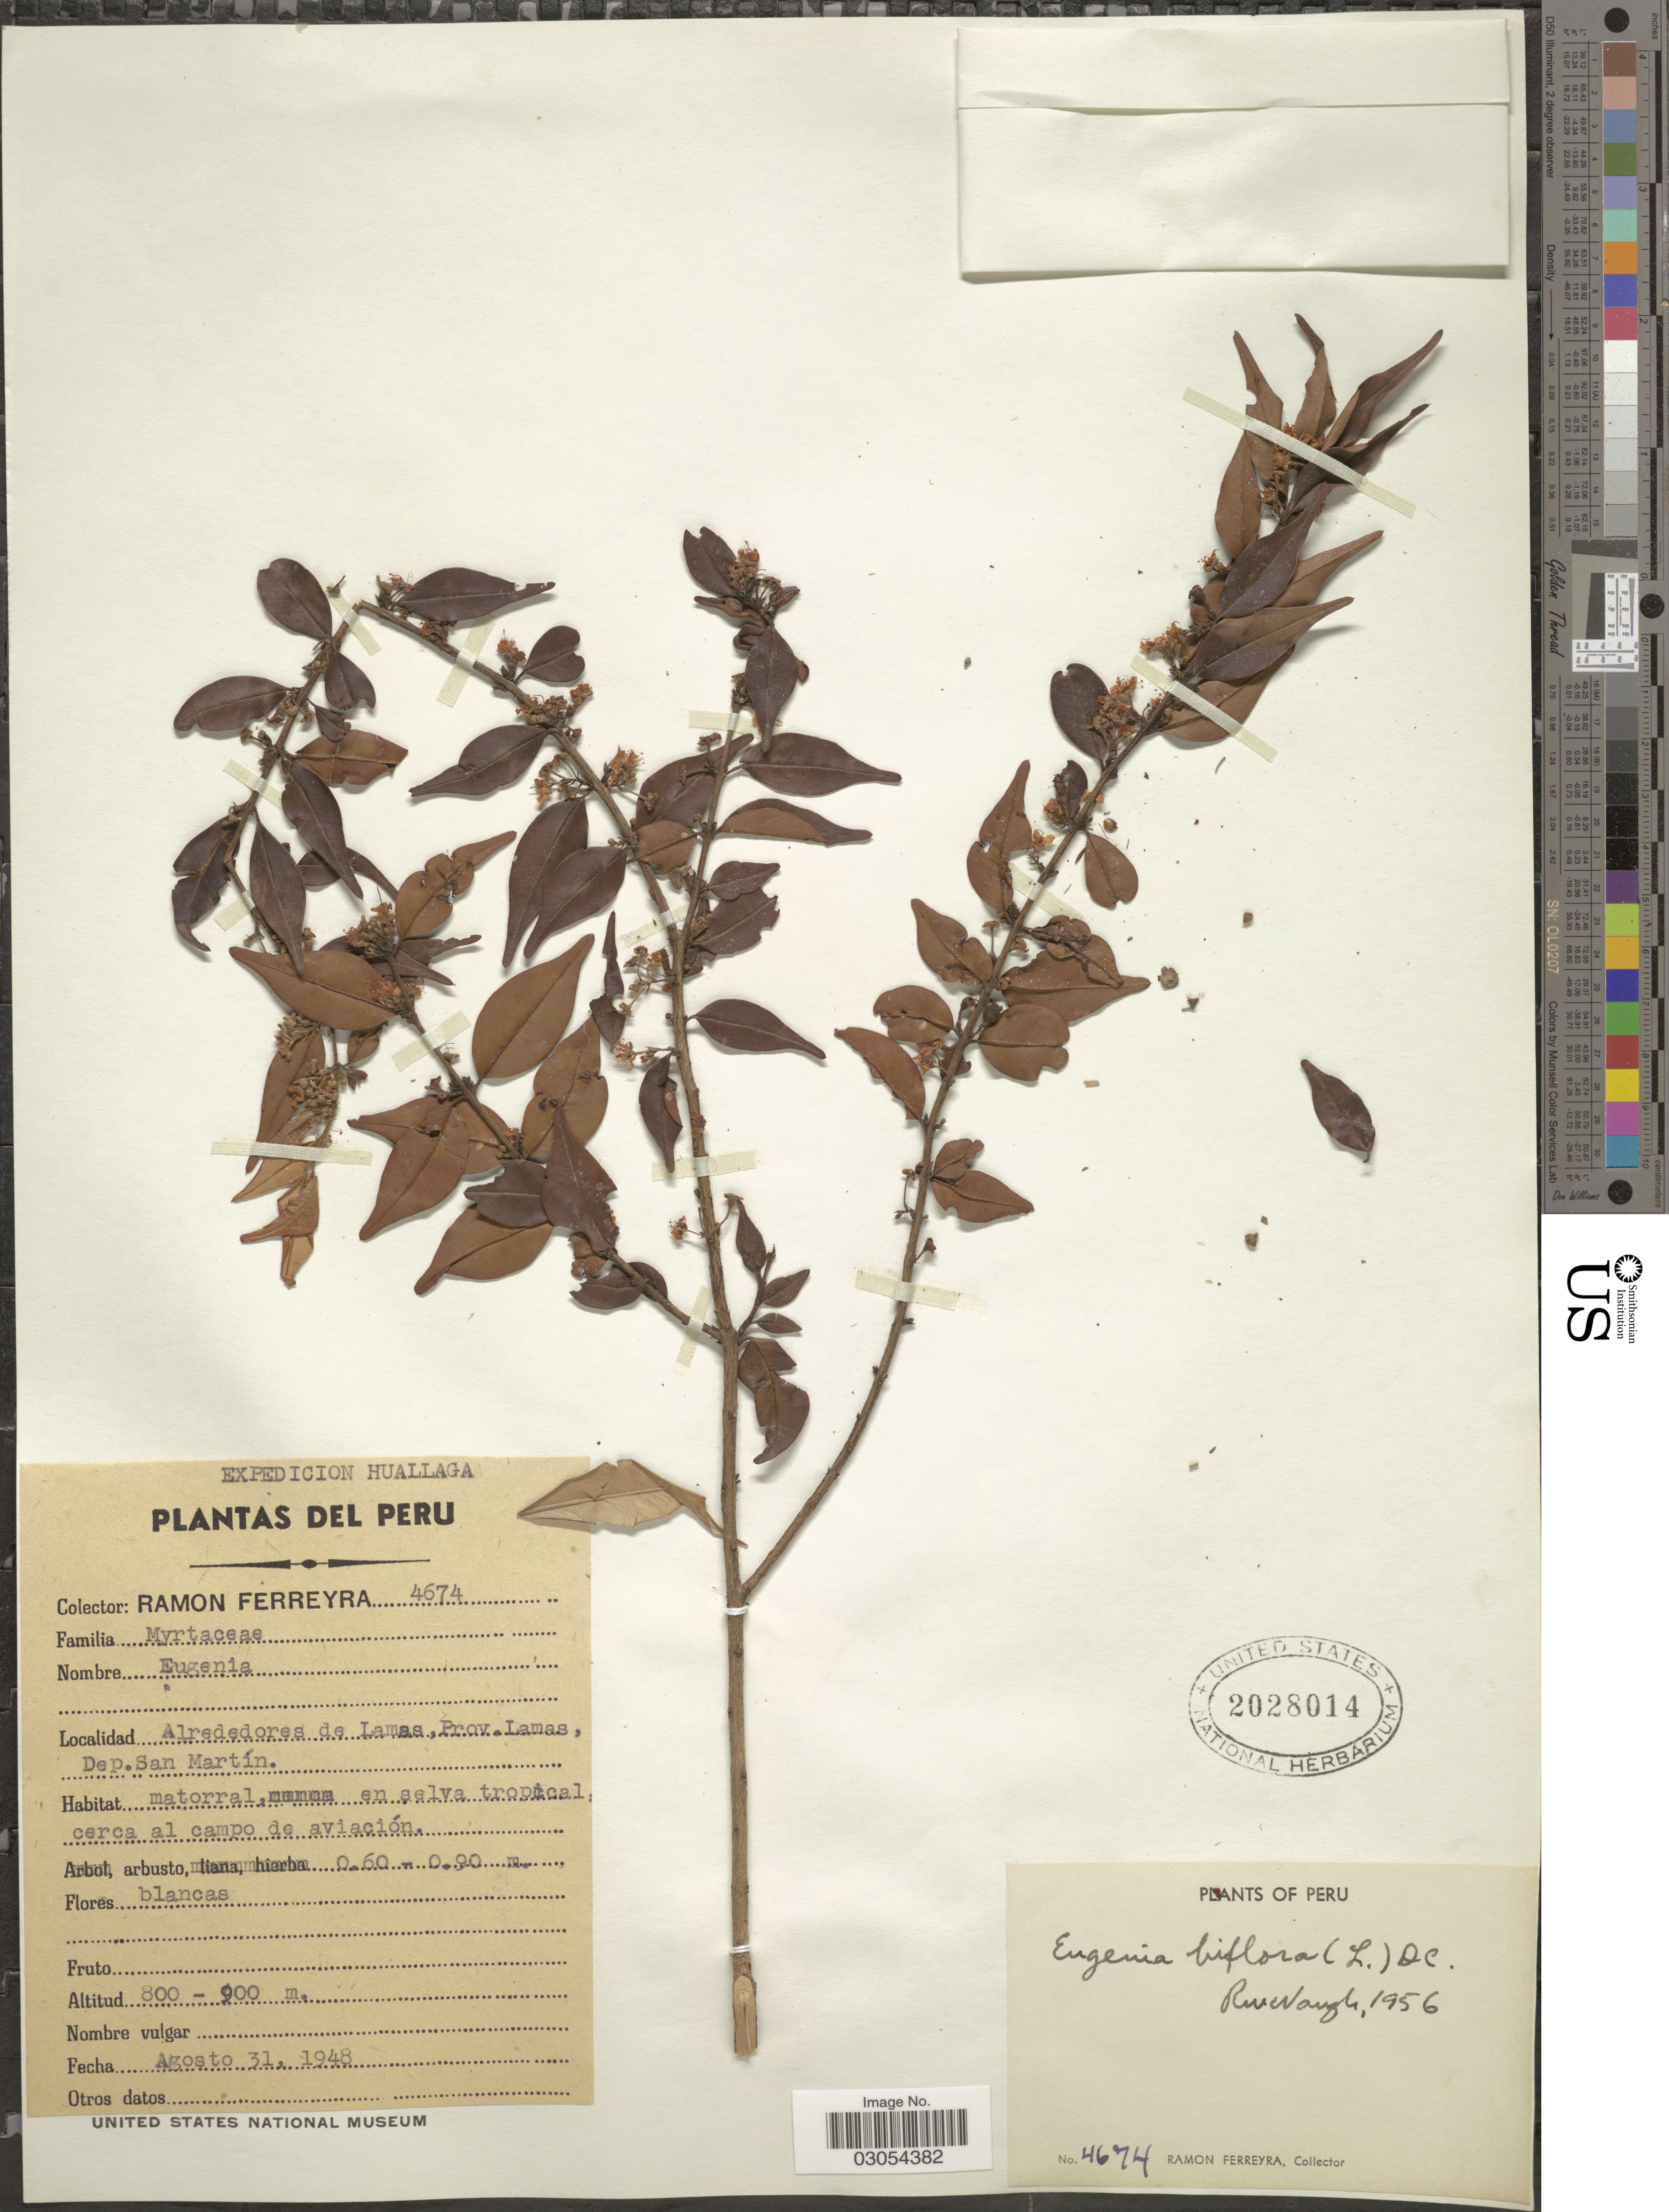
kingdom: Plantae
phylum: Tracheophyta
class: Magnoliopsida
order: Myrtales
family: Myrtaceae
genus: Eugenia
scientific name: Eugenia biflora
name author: (L.) DC.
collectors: R. A. Ferreyra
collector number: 4674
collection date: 1948-08-31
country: Peru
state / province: San Martín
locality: Alrededores de Lamas, Prov. Lamas, Dept. San Martín.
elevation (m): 800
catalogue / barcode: US 2028014